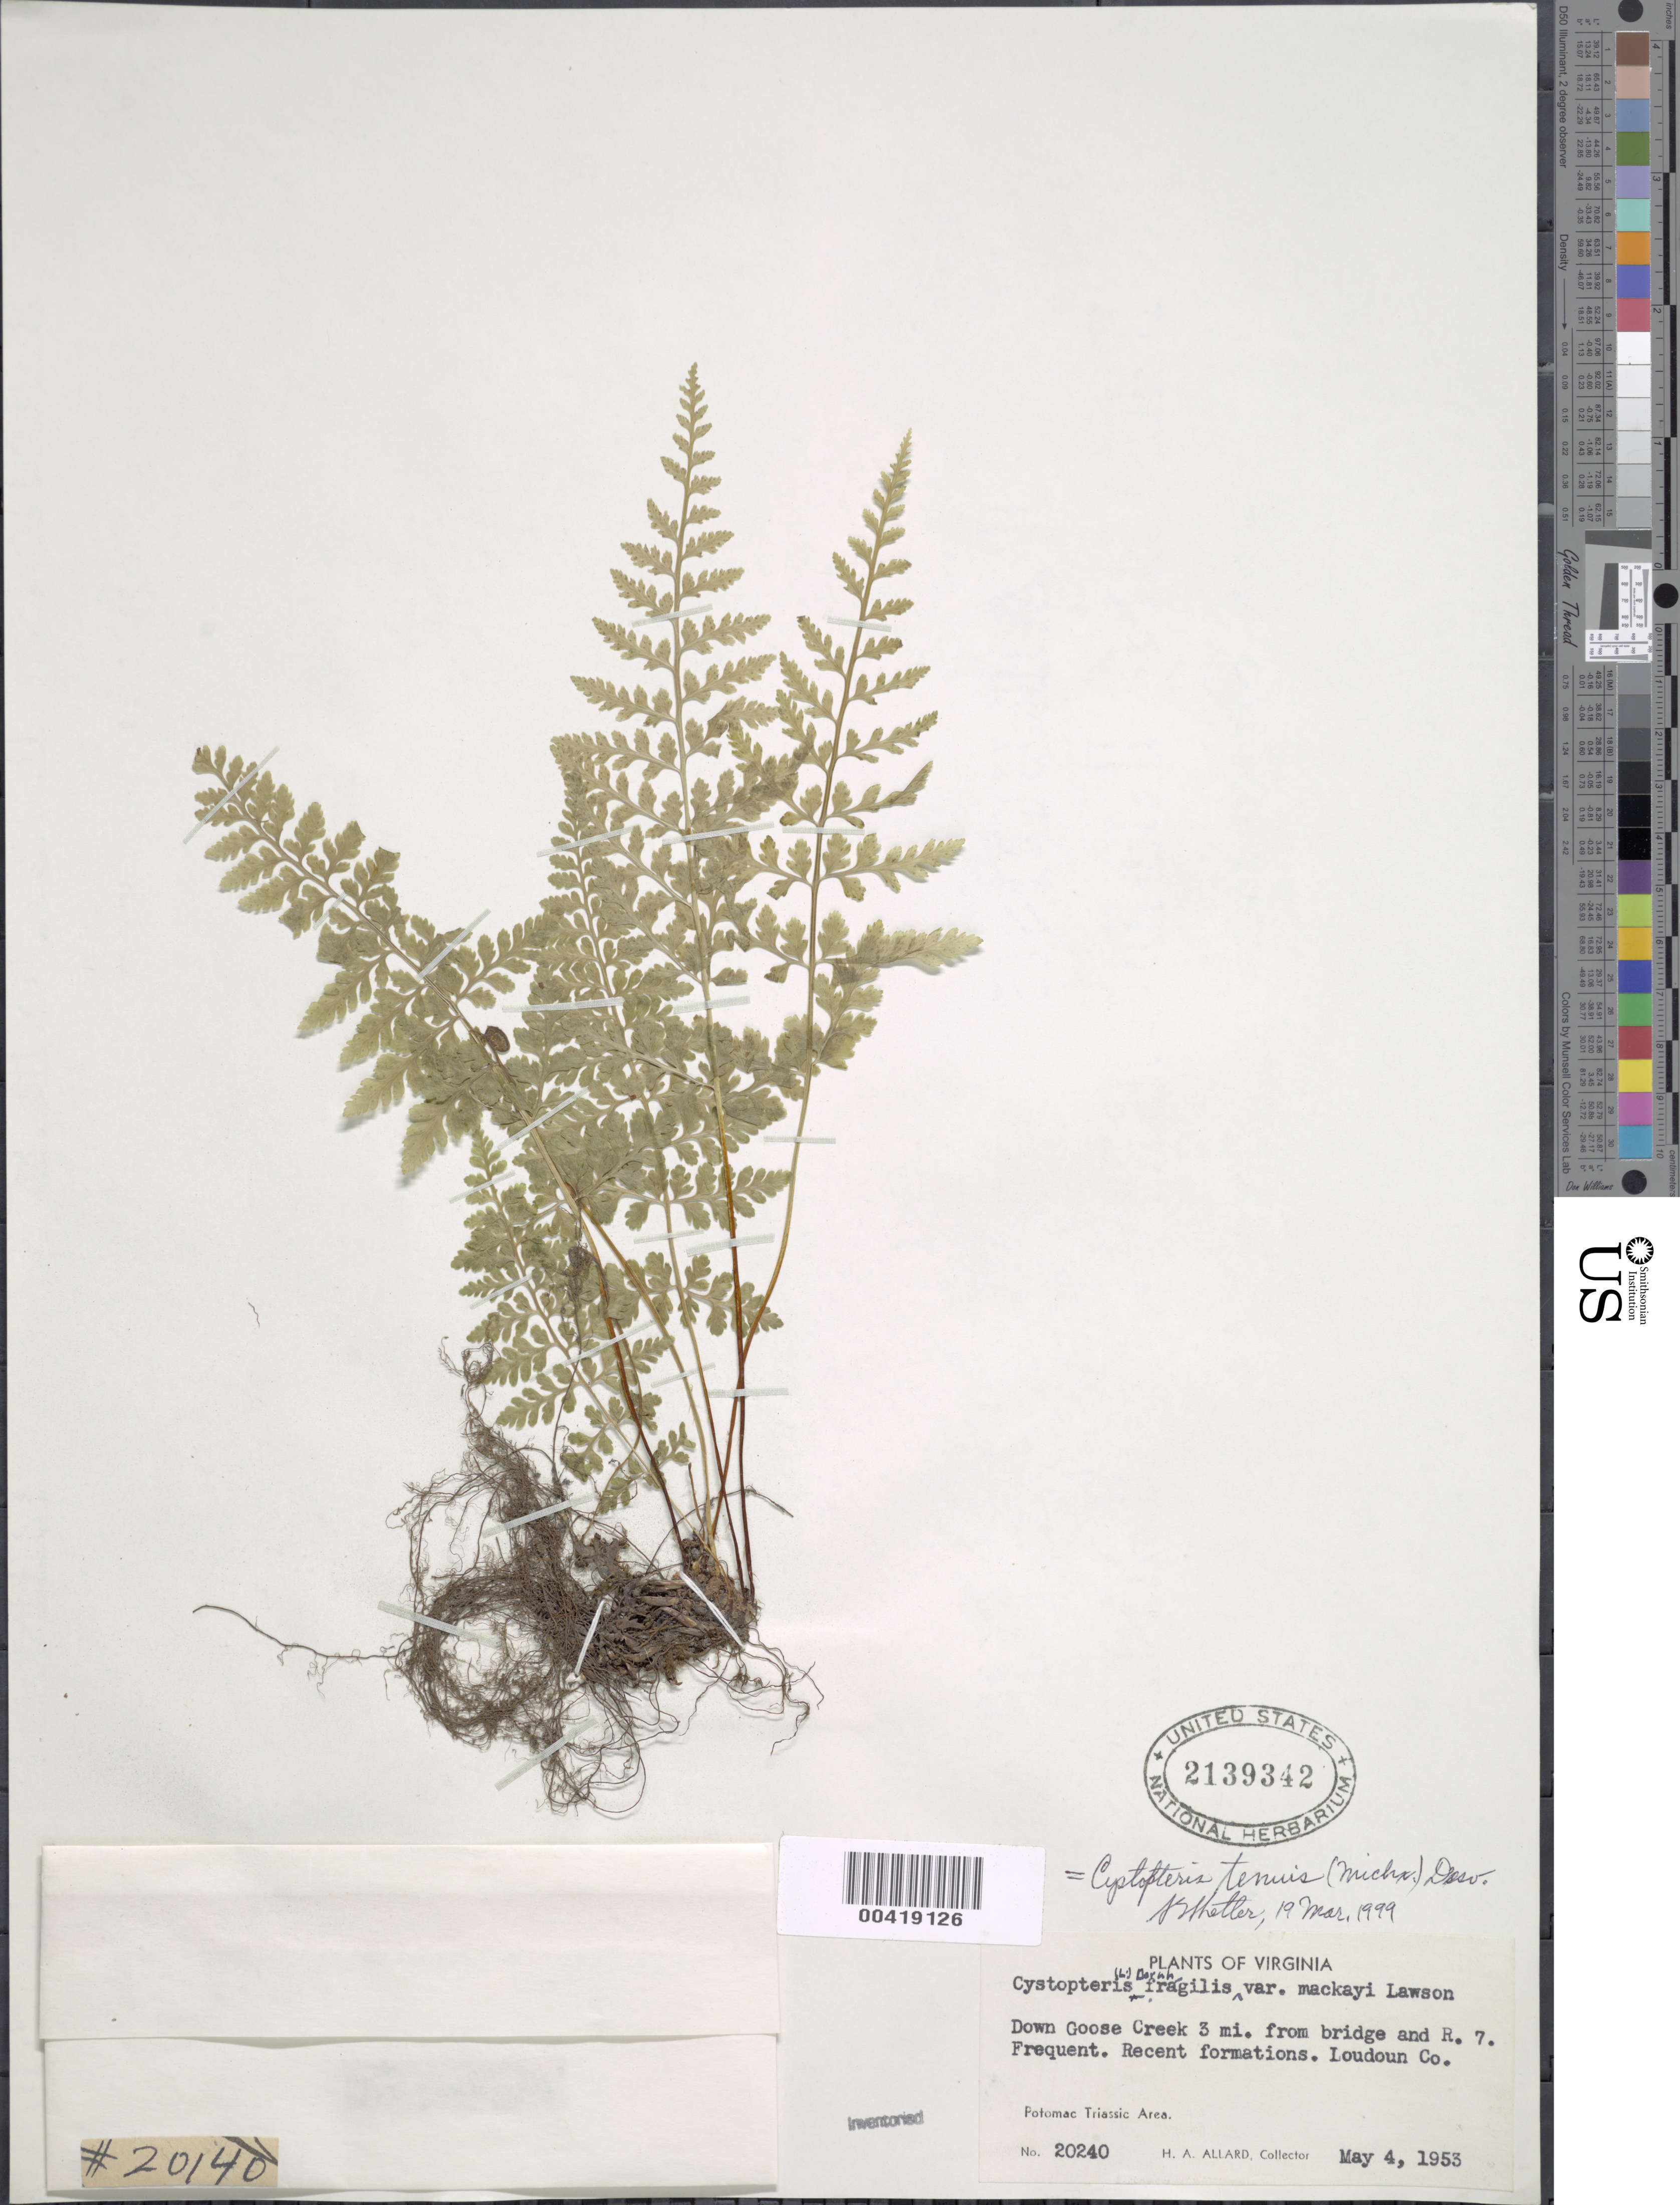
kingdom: Plantae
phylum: Tracheophyta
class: Polypodiopsida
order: Polypodiales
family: Cystopteridaceae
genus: Cystopteris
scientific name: Cystopteris tenuis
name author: (Michx.) Desv.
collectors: H. A. Allard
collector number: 20240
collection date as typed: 04 May 1953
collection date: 1953-05-04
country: United States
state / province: Virginia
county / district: Loudoun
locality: Downstream from Route 7 on Goose Creek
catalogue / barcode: US 2139342